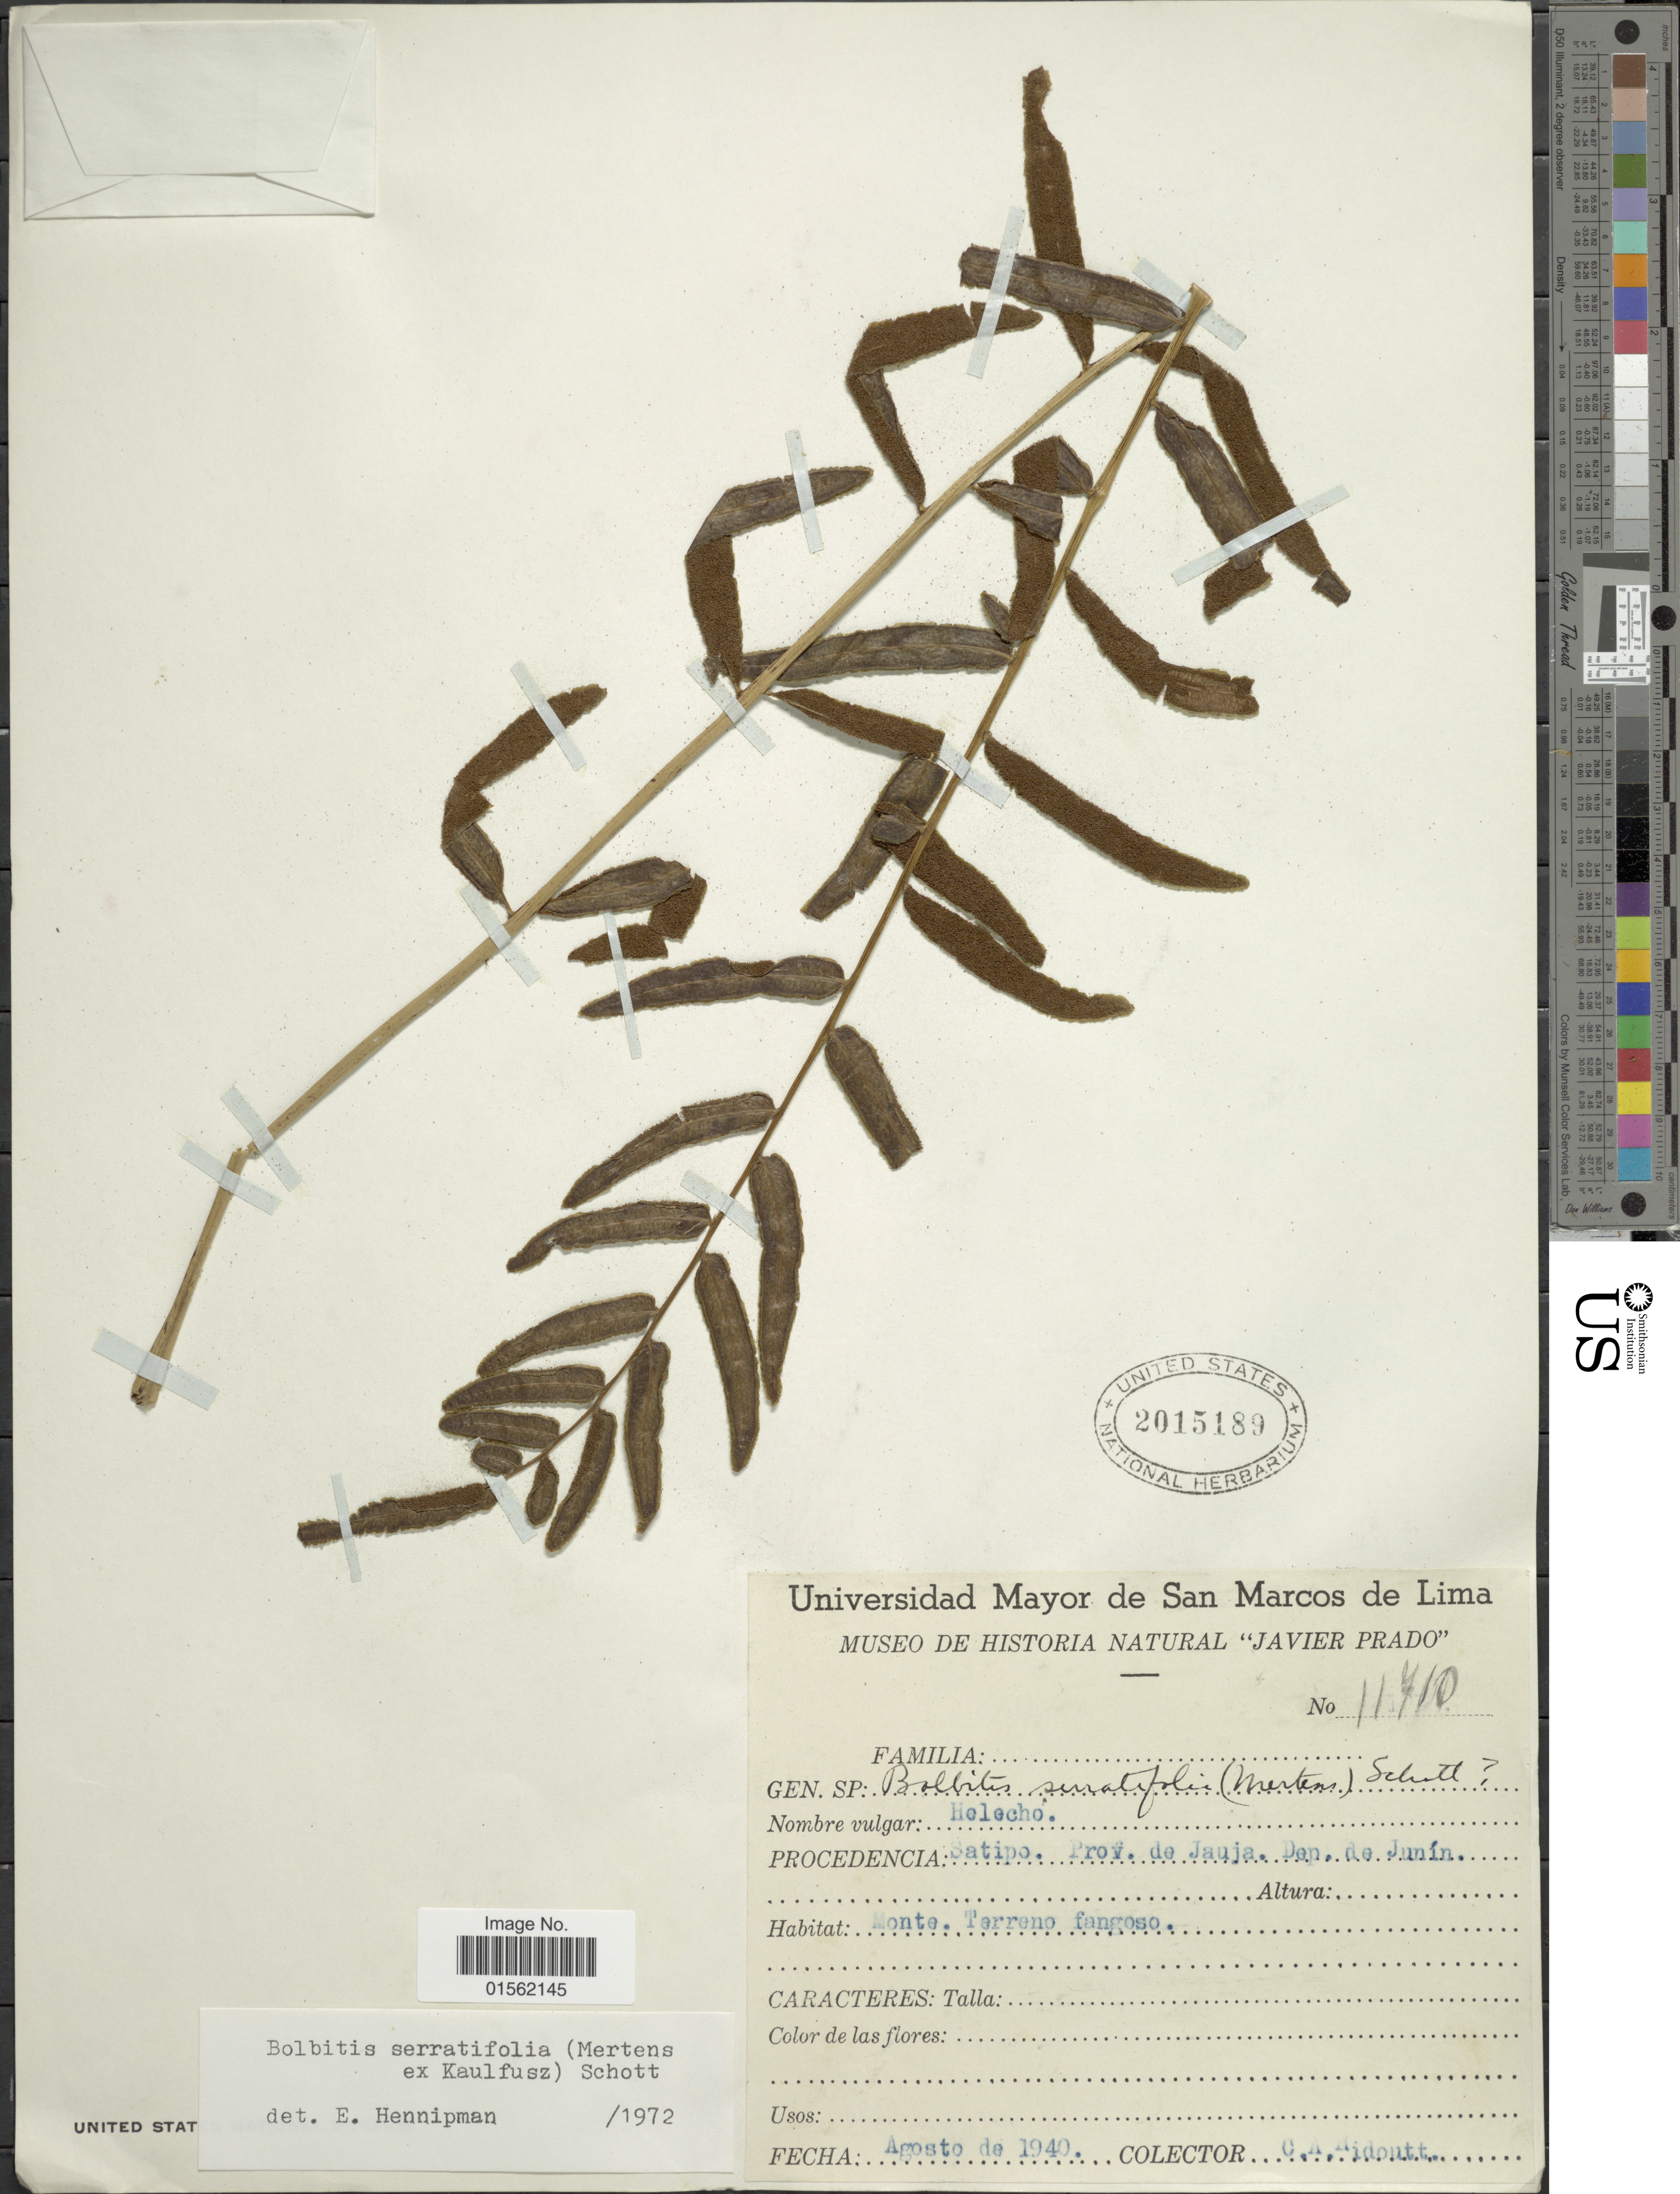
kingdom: Plantae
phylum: Tracheophyta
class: Polypodiopsida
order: Polypodiales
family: Dryopteridaceae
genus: Bolbitis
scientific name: Bolbitis serratifolia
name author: (Mert. ex Kaulf.) Schott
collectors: C. Ridoutt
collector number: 11710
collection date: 1940-08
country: Peru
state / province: Junín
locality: Satipo, Prov. de jauja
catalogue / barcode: US 2015189